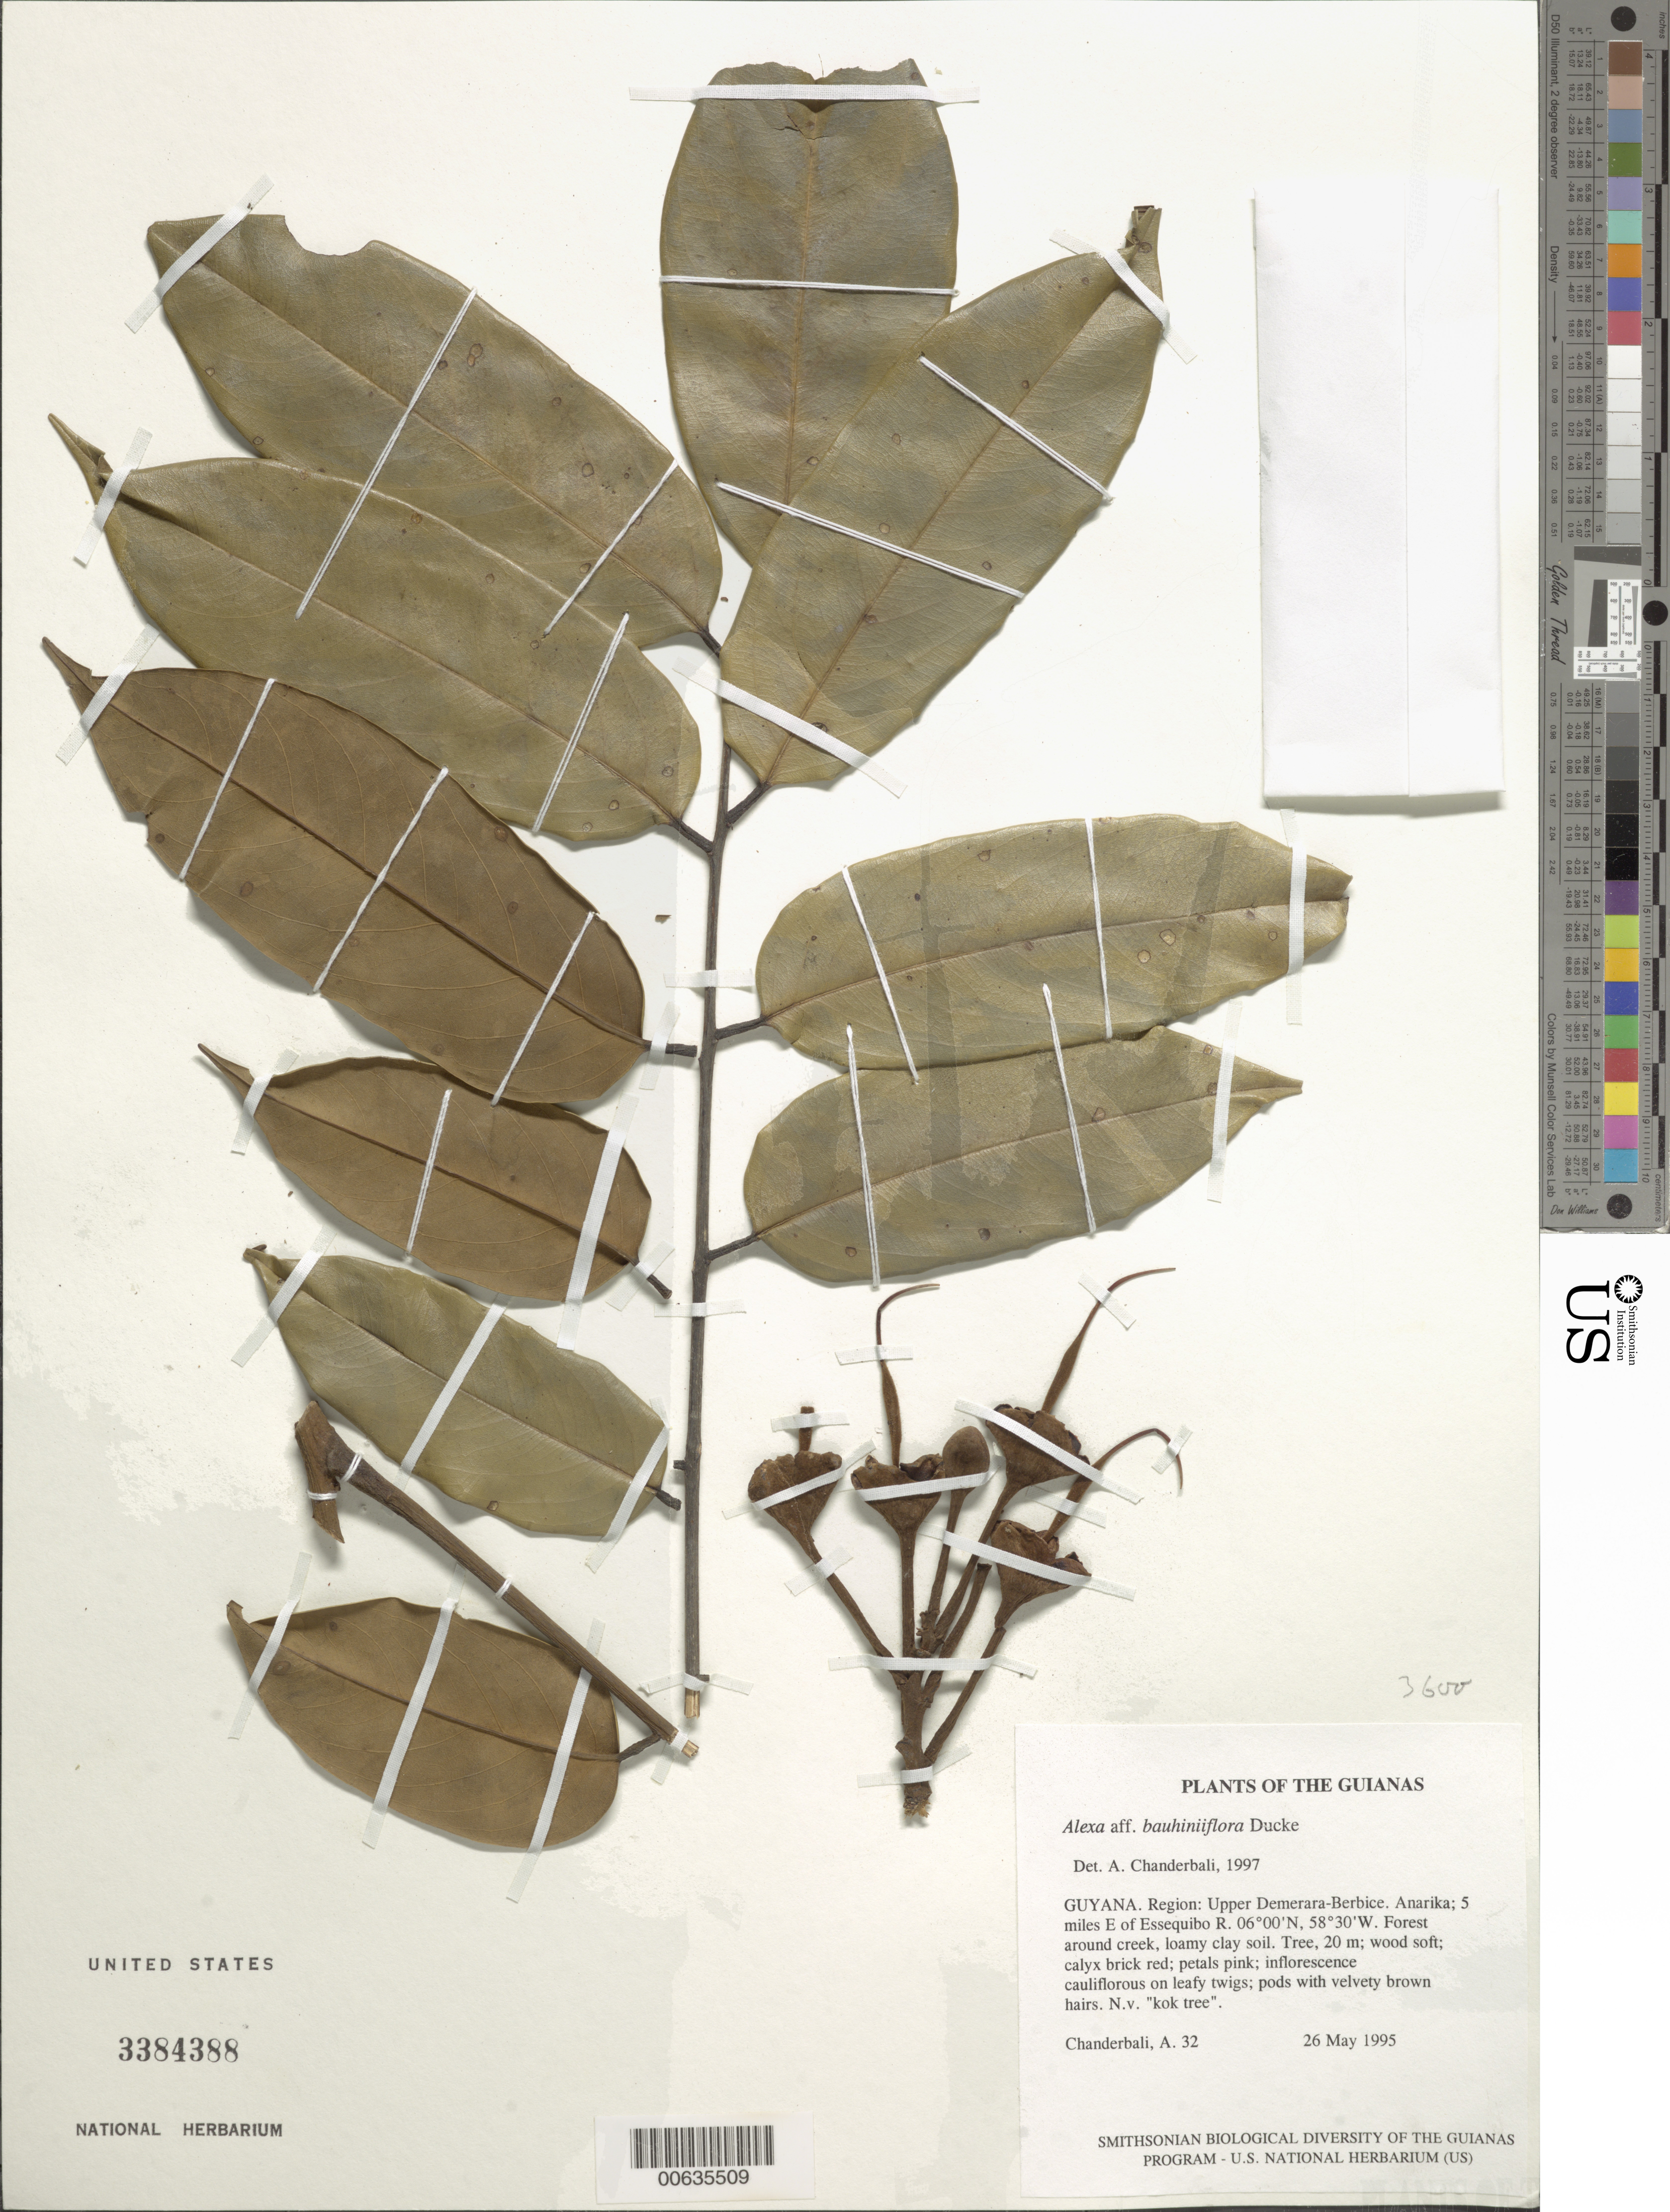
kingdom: Plantae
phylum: Tracheophyta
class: Magnoliopsida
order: Fabales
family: Fabaceae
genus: Alexa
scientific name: Alexa leiopetala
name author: Sandwith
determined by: Silva, G. S.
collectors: A. S. Chanderbali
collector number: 0032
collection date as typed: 26 May 1995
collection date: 1995-05-26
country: Guyana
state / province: U. Demerara-Berbice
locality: Anarika; 5 miles E of Essequibo R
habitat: Forest around creek, loamy clay soil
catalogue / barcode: US 3384388